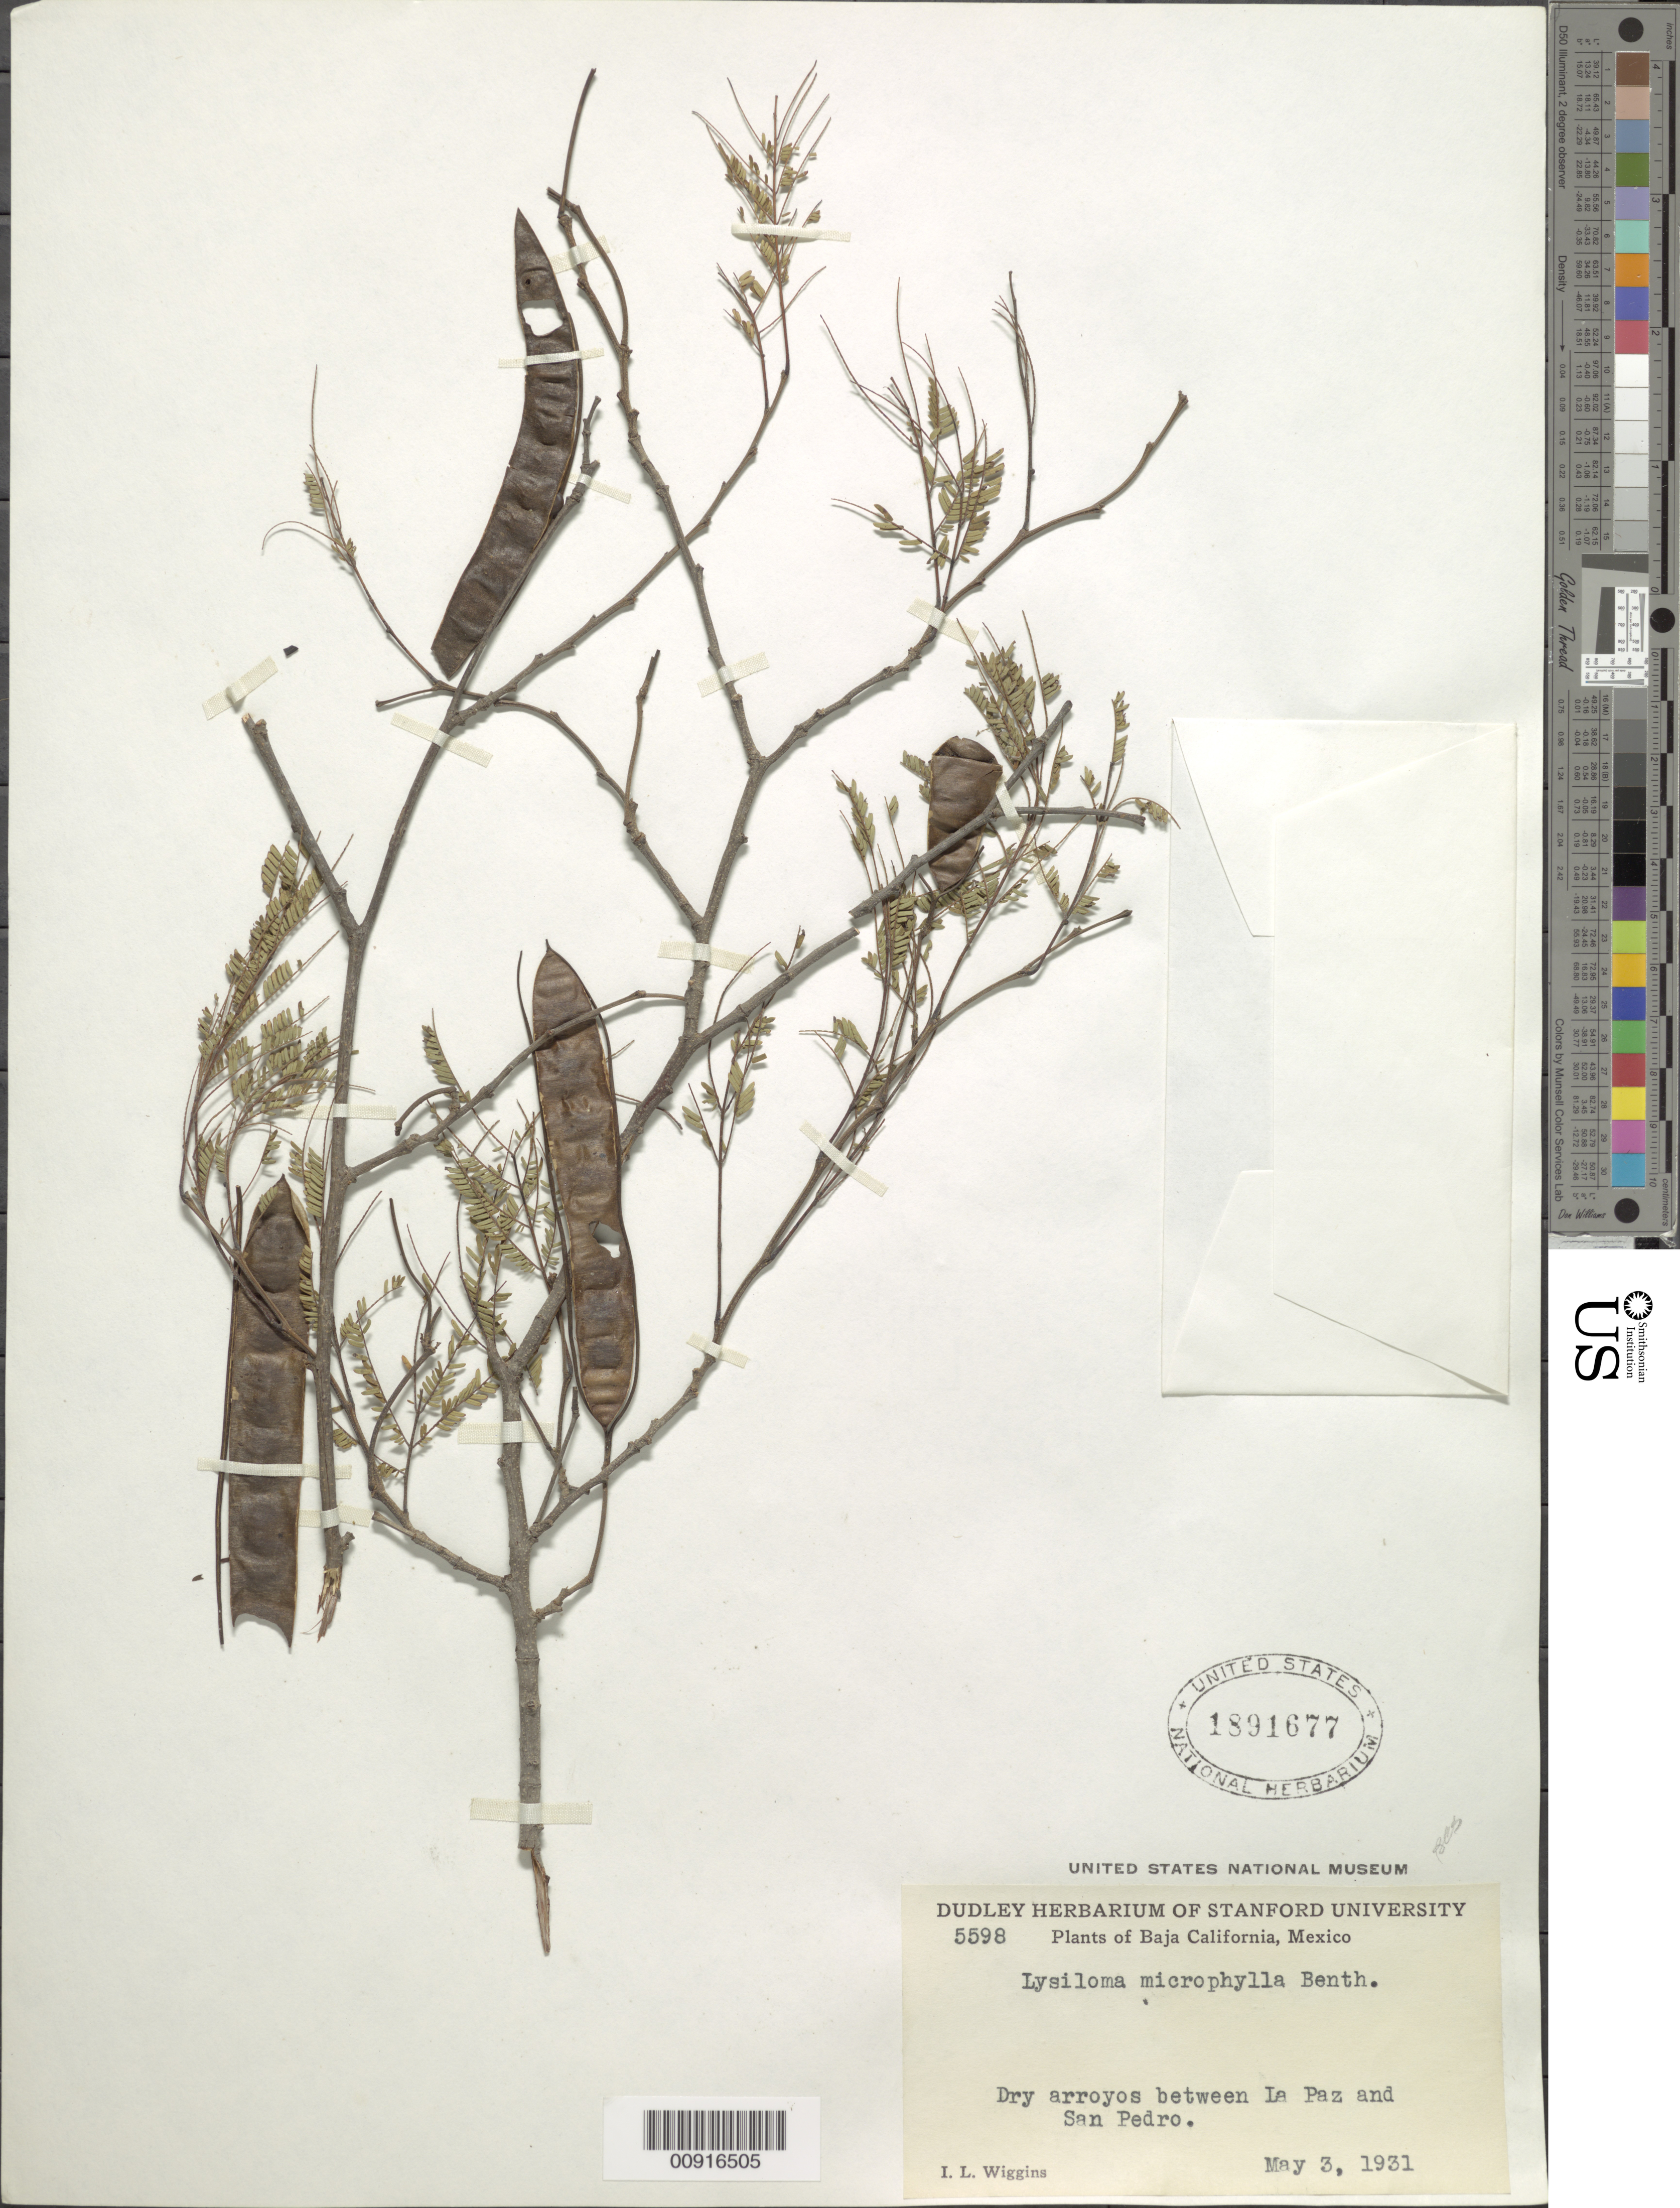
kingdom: Plantae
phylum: Tracheophyta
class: Magnoliopsida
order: Fabales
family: Fabaceae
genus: Lysiloma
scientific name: Lysiloma microphyllum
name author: Benth.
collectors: I. L. Wiggins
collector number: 5598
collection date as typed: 03 May 1931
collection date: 1931-05-03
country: Mexico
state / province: Baja California Sur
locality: Between La Paz and San Pedro.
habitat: Dry arroyos.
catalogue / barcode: US 1891677